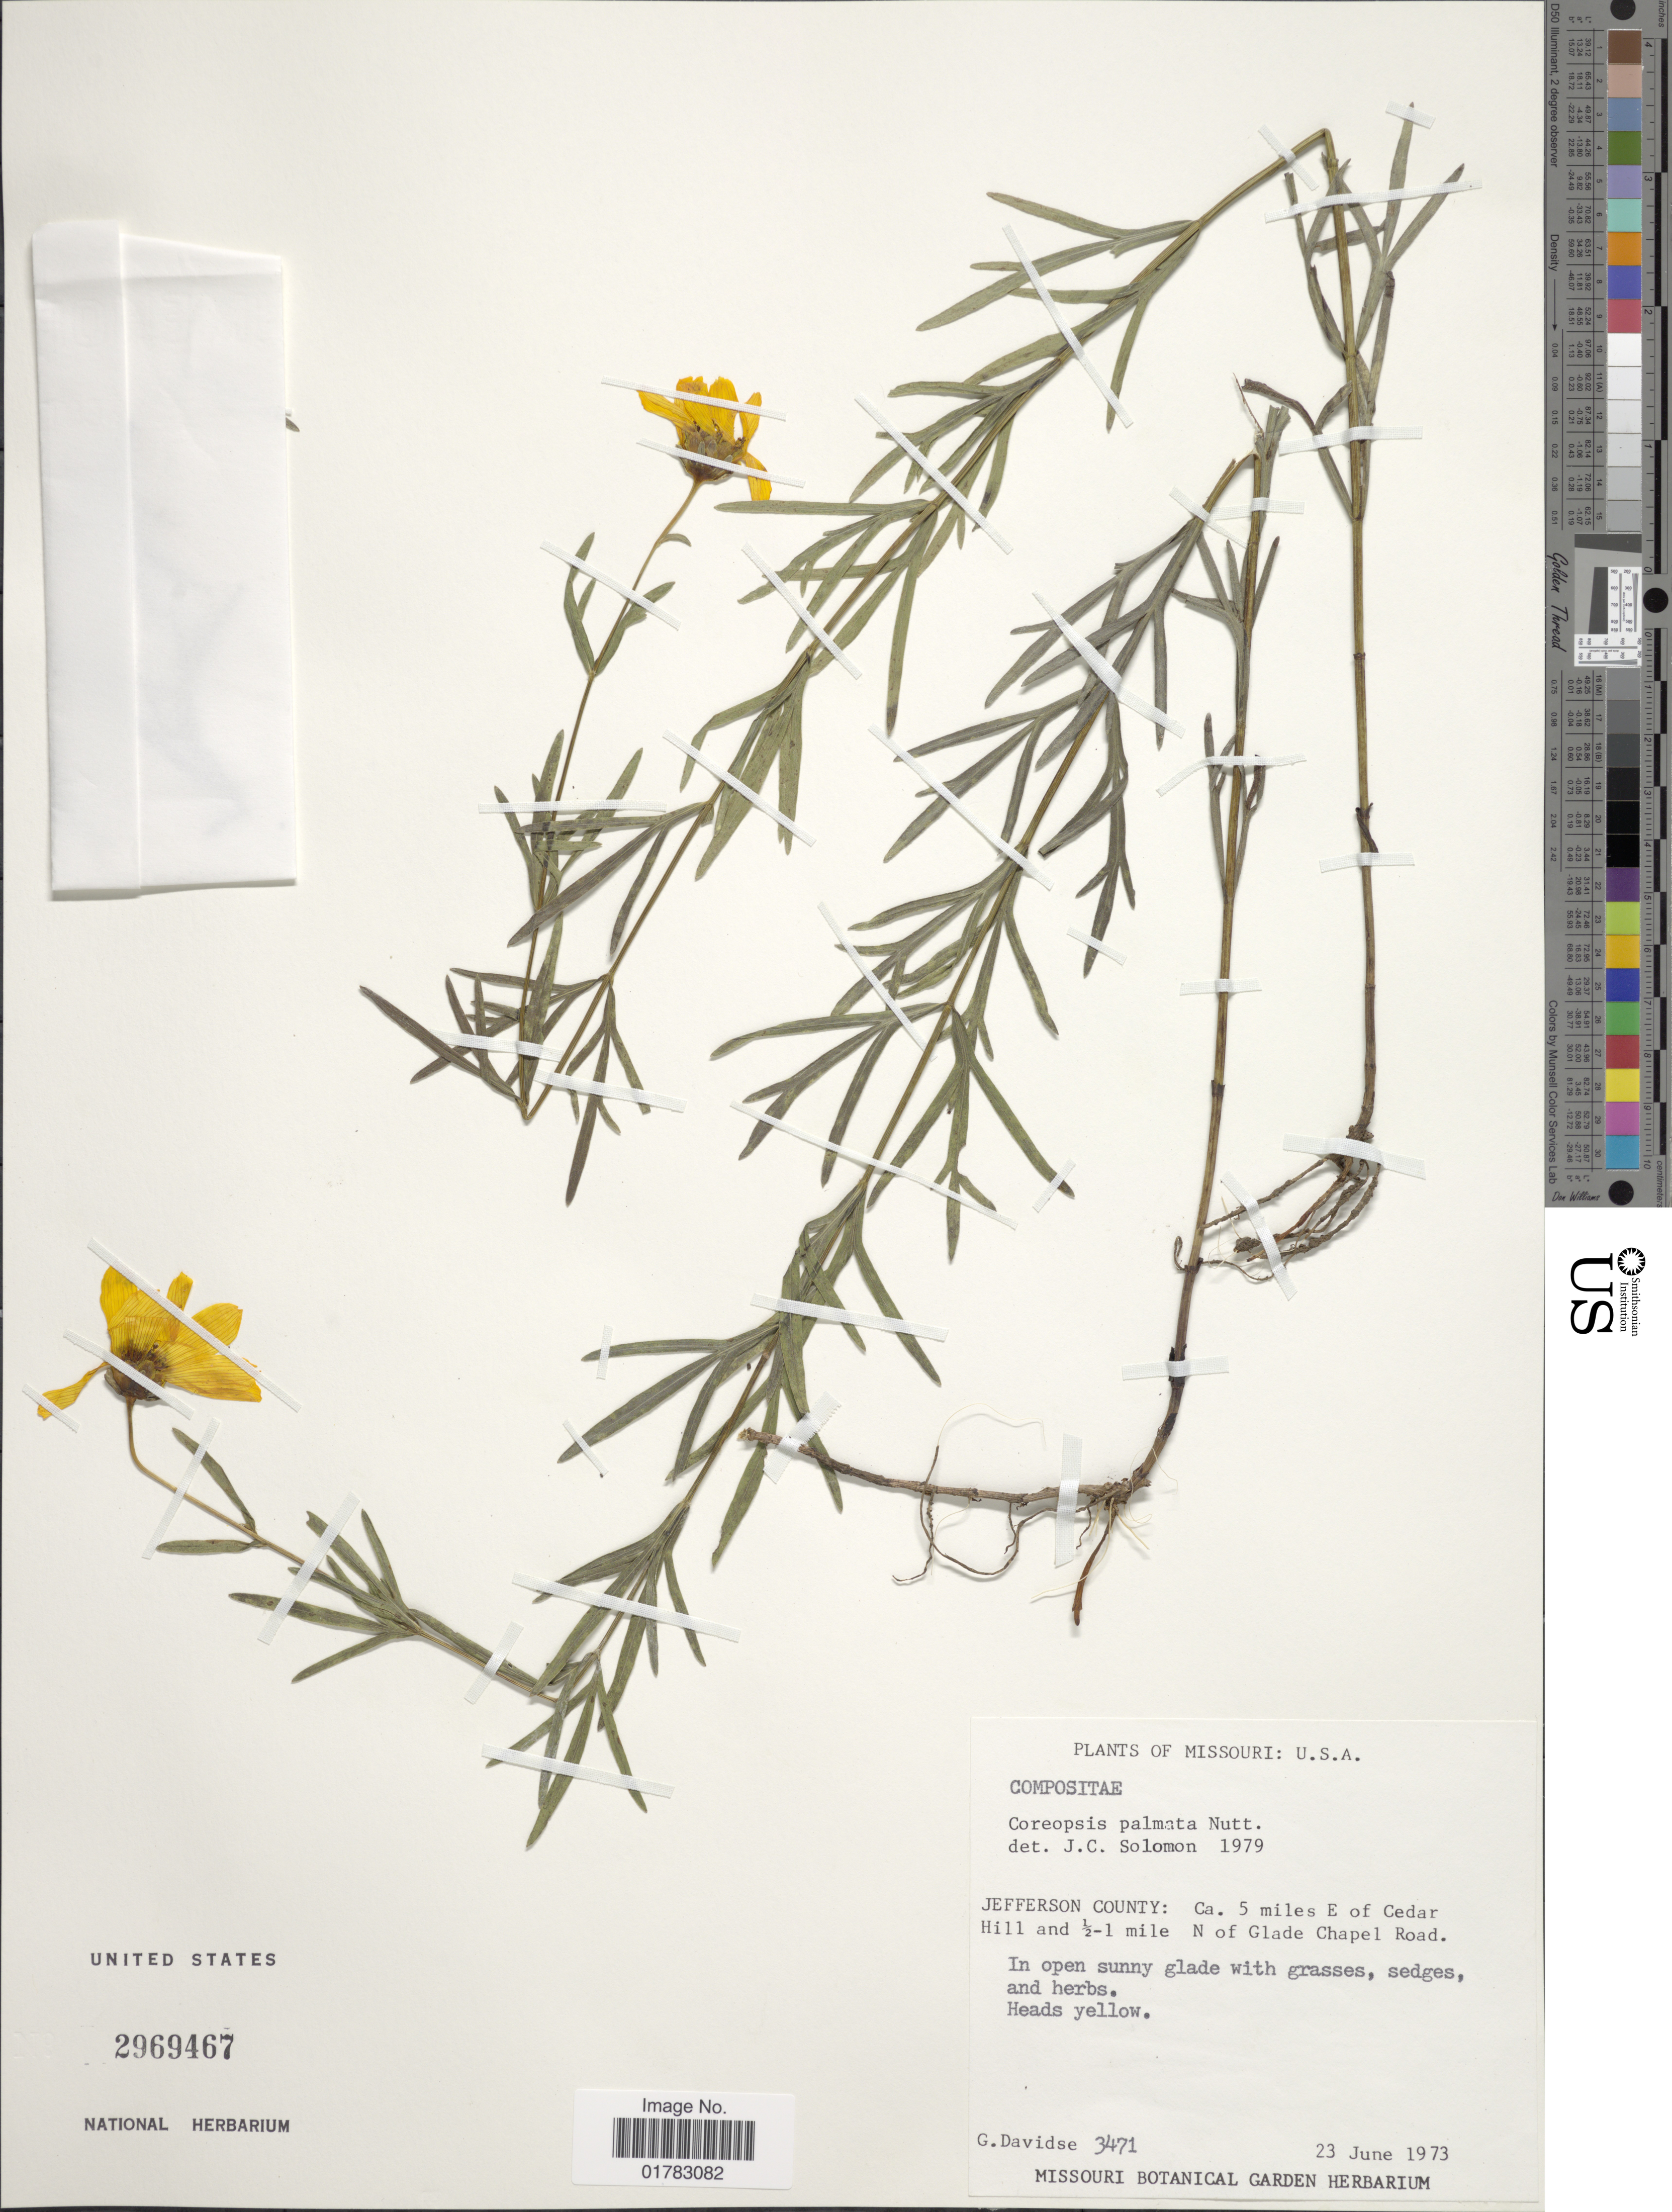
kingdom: Plantae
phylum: Tracheophyta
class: Magnoliopsida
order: Asterales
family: Asteraceae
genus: Coreopsis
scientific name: Coreopsis palmata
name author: Nutt.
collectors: G. Davidse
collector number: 3471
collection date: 1973-06-23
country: United States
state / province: Missouri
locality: Jefferson County: Ca. 5 miles E of Cedar Hill and ½ - 1 mile N of Glade Chapel road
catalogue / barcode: US 2969467